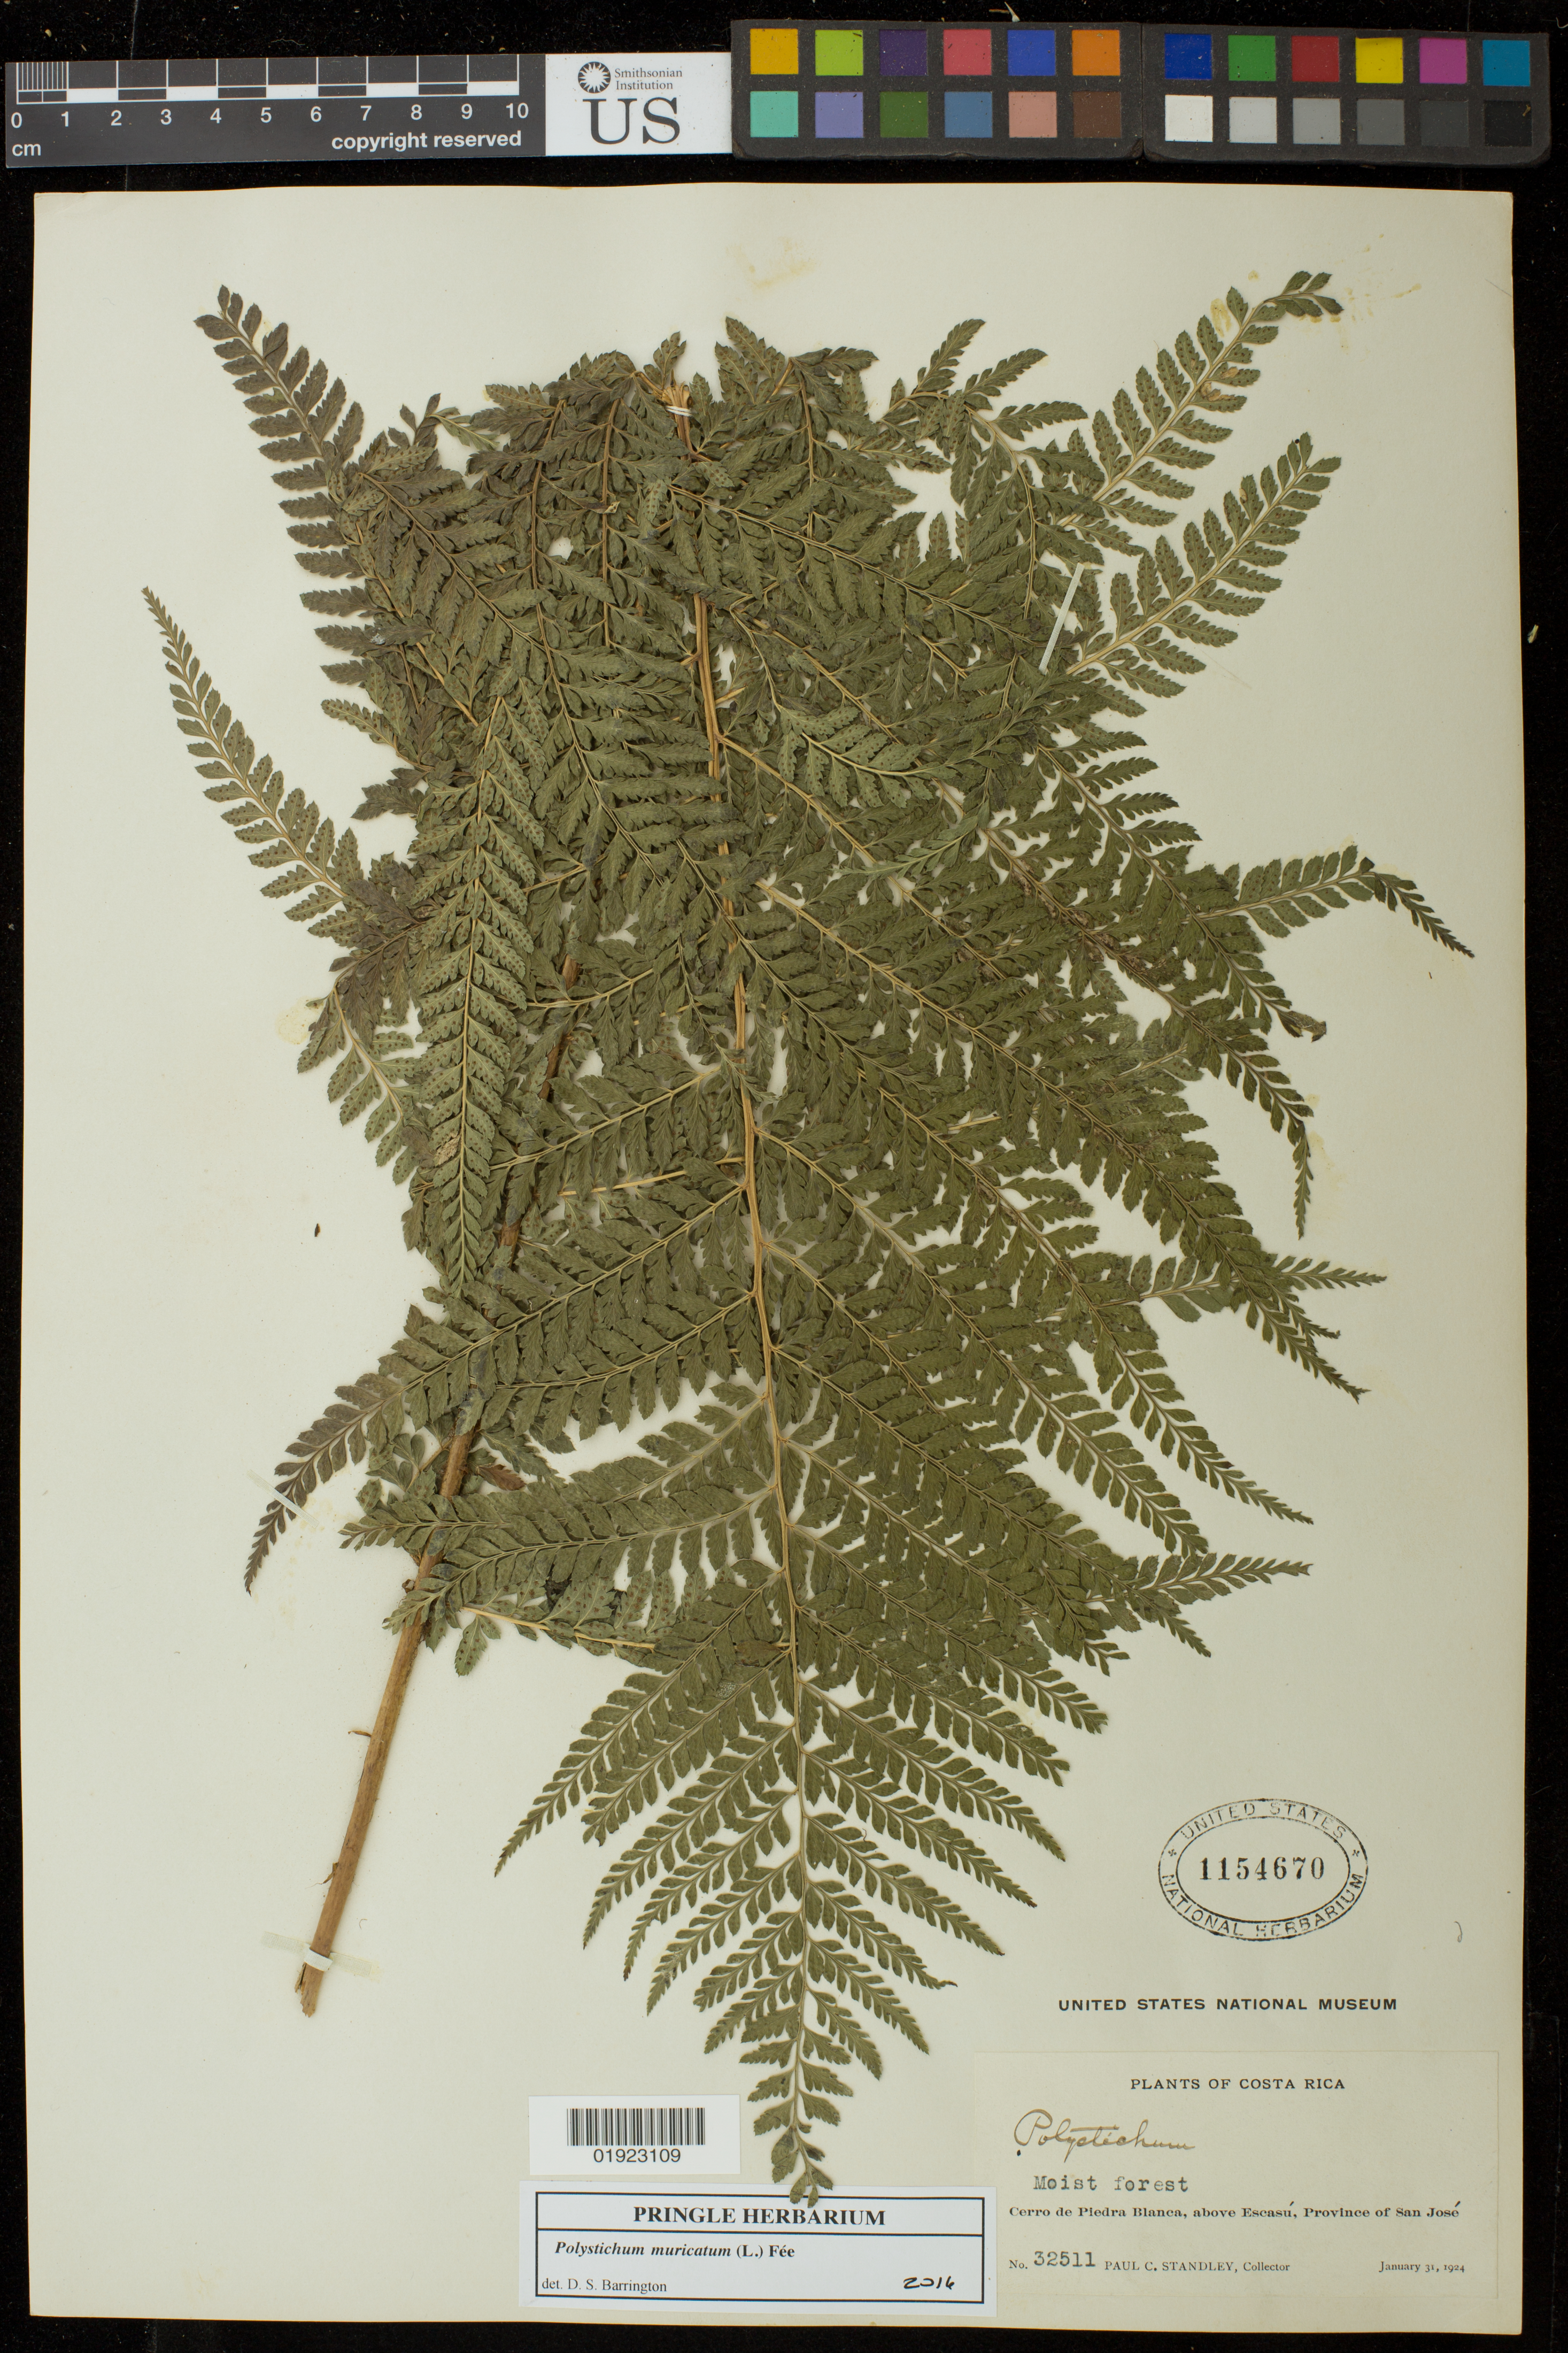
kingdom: Plantae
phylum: Tracheophyta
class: Polypodiopsida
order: Polypodiales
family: Dryopteridaceae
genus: Polystichum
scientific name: Polystichum muricatum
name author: (L.) Fée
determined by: Barrington, D. S., Curator (VT), University of Vermont (UNITED STATES)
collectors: P. C. Standley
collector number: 32511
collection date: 1924-01-31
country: Costa Rica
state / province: San José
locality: Cerro de Piedra Blanca, above Escasu.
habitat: Moist forest.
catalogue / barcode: US 1154670